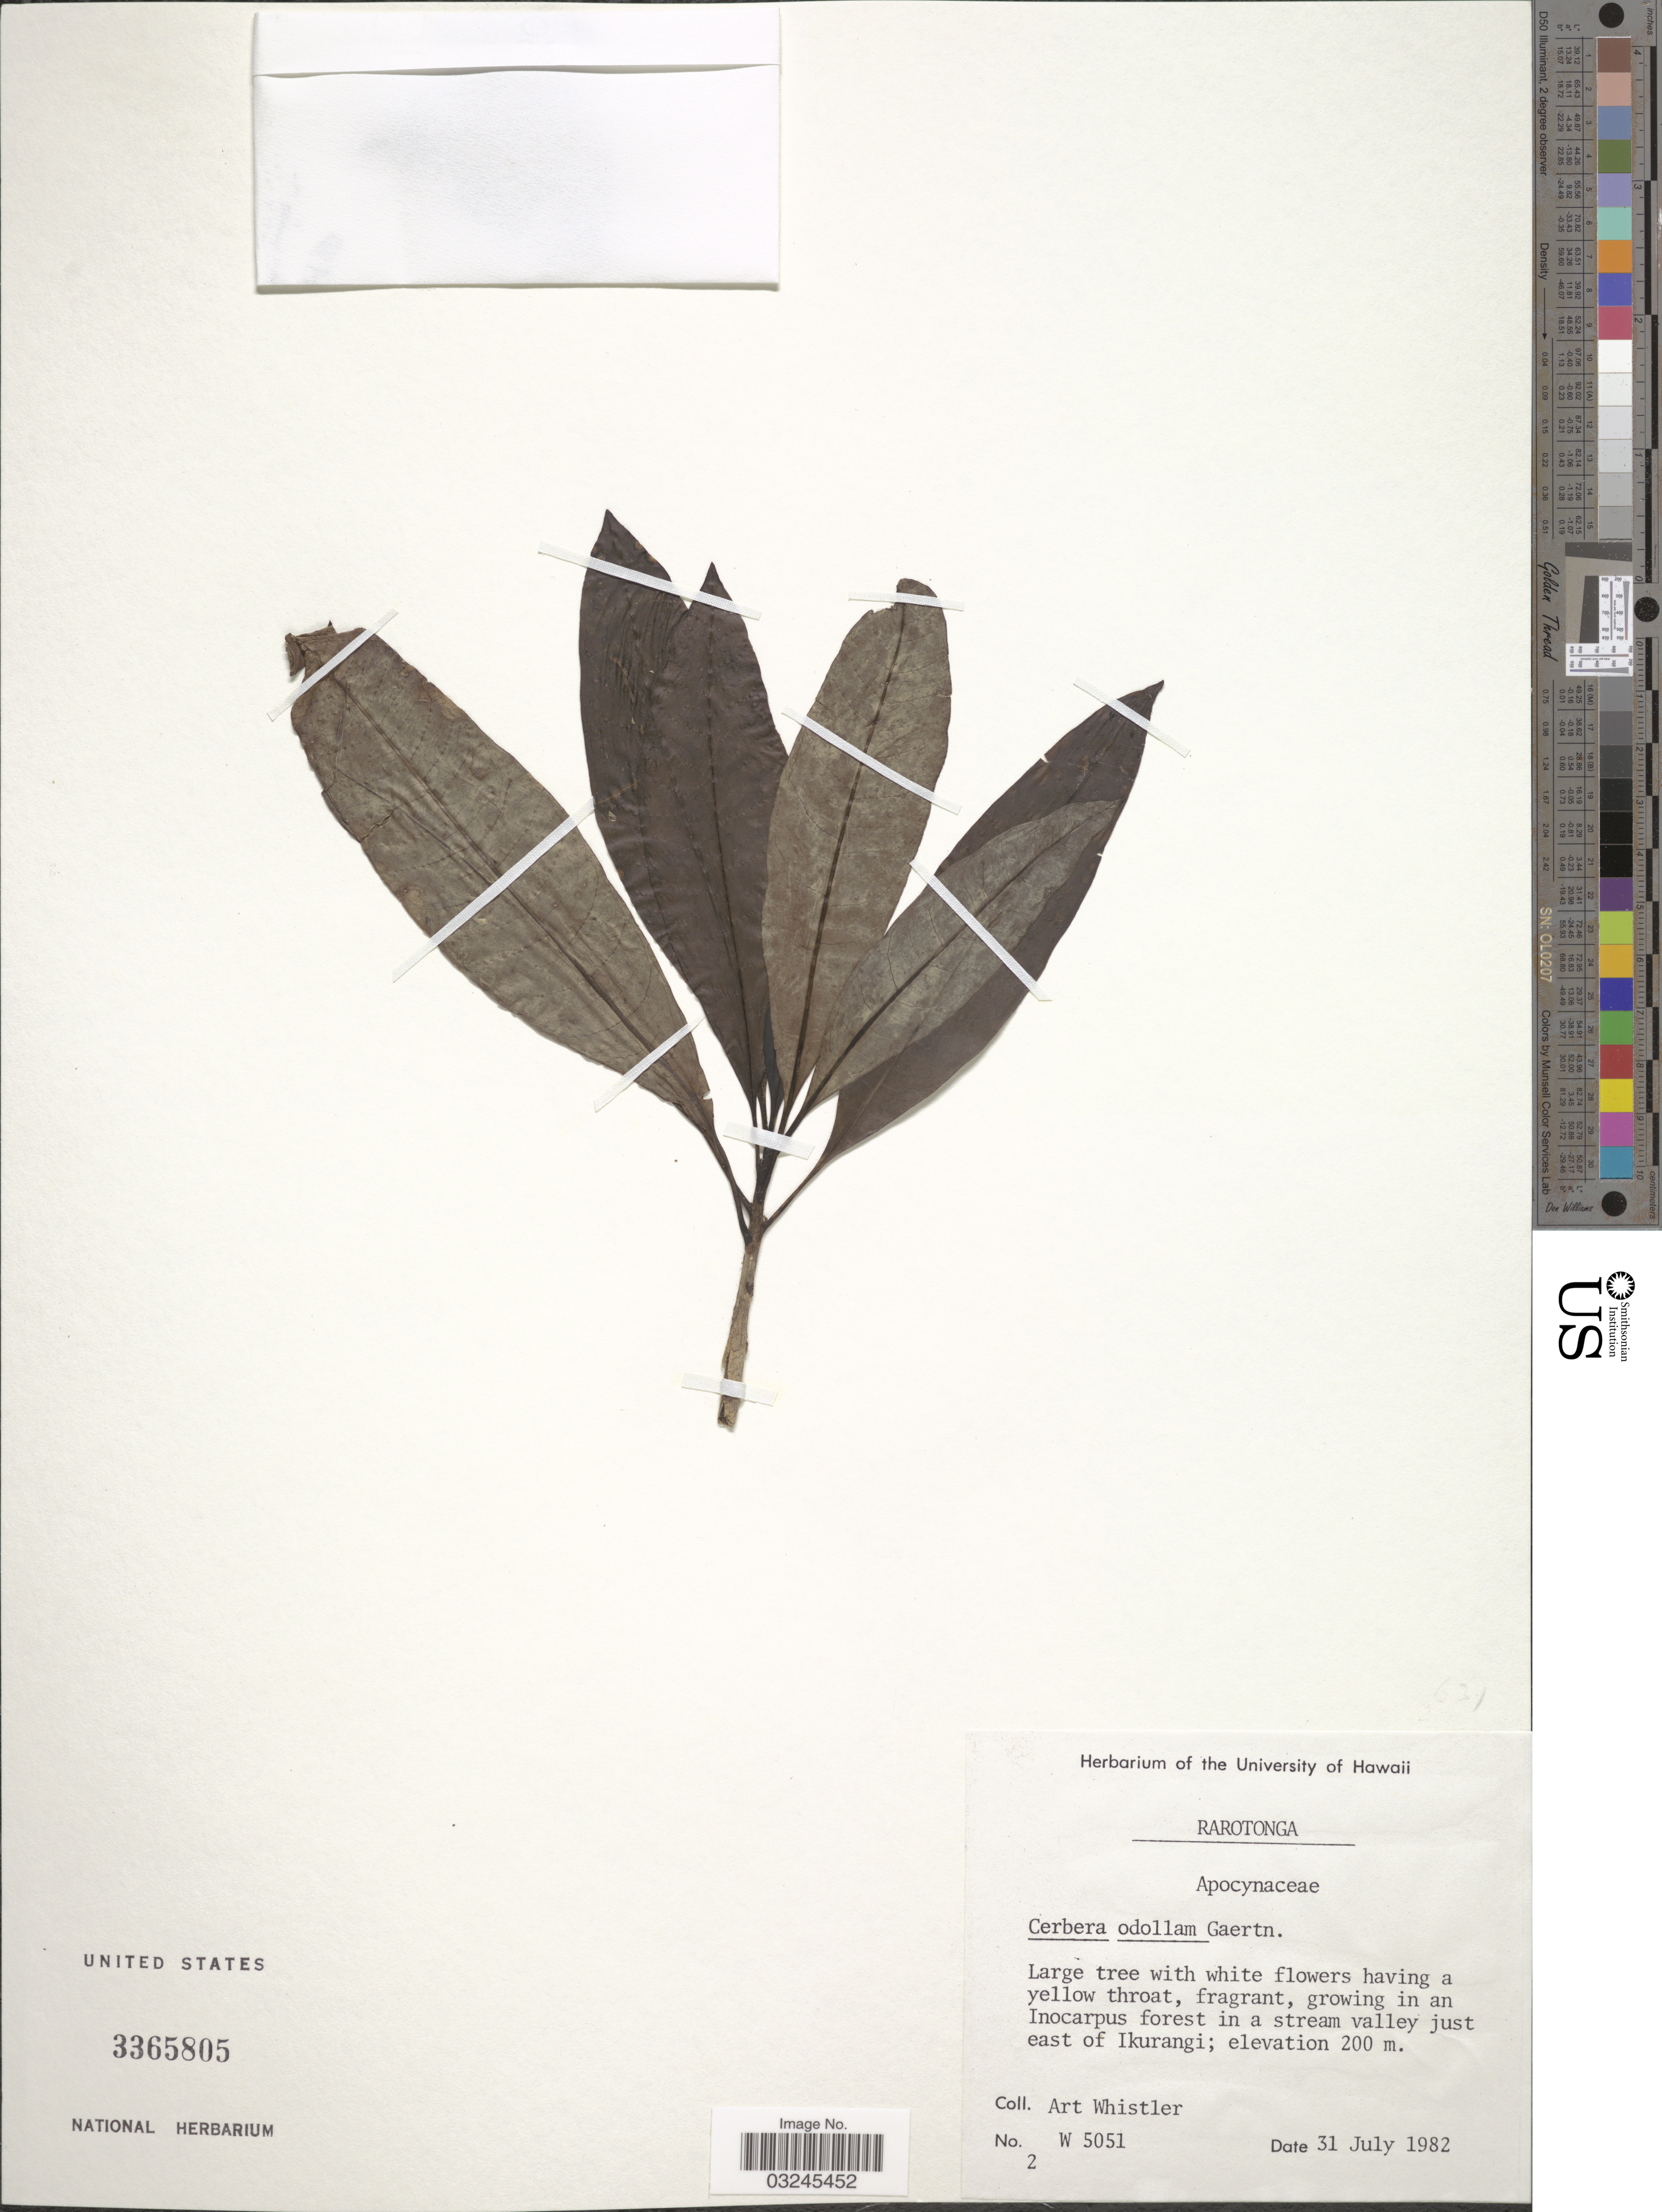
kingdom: Plantae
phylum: Tracheophyta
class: Magnoliopsida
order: Gentianales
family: Apocynaceae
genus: Cerbera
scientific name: Cerbera odollam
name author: Gaertn.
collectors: A. Whistler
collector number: W5051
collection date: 1982-07-31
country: Cook Islands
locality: Rarotonga. In a stream valley just east of Ikurangi.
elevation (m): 200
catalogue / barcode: US 3365805